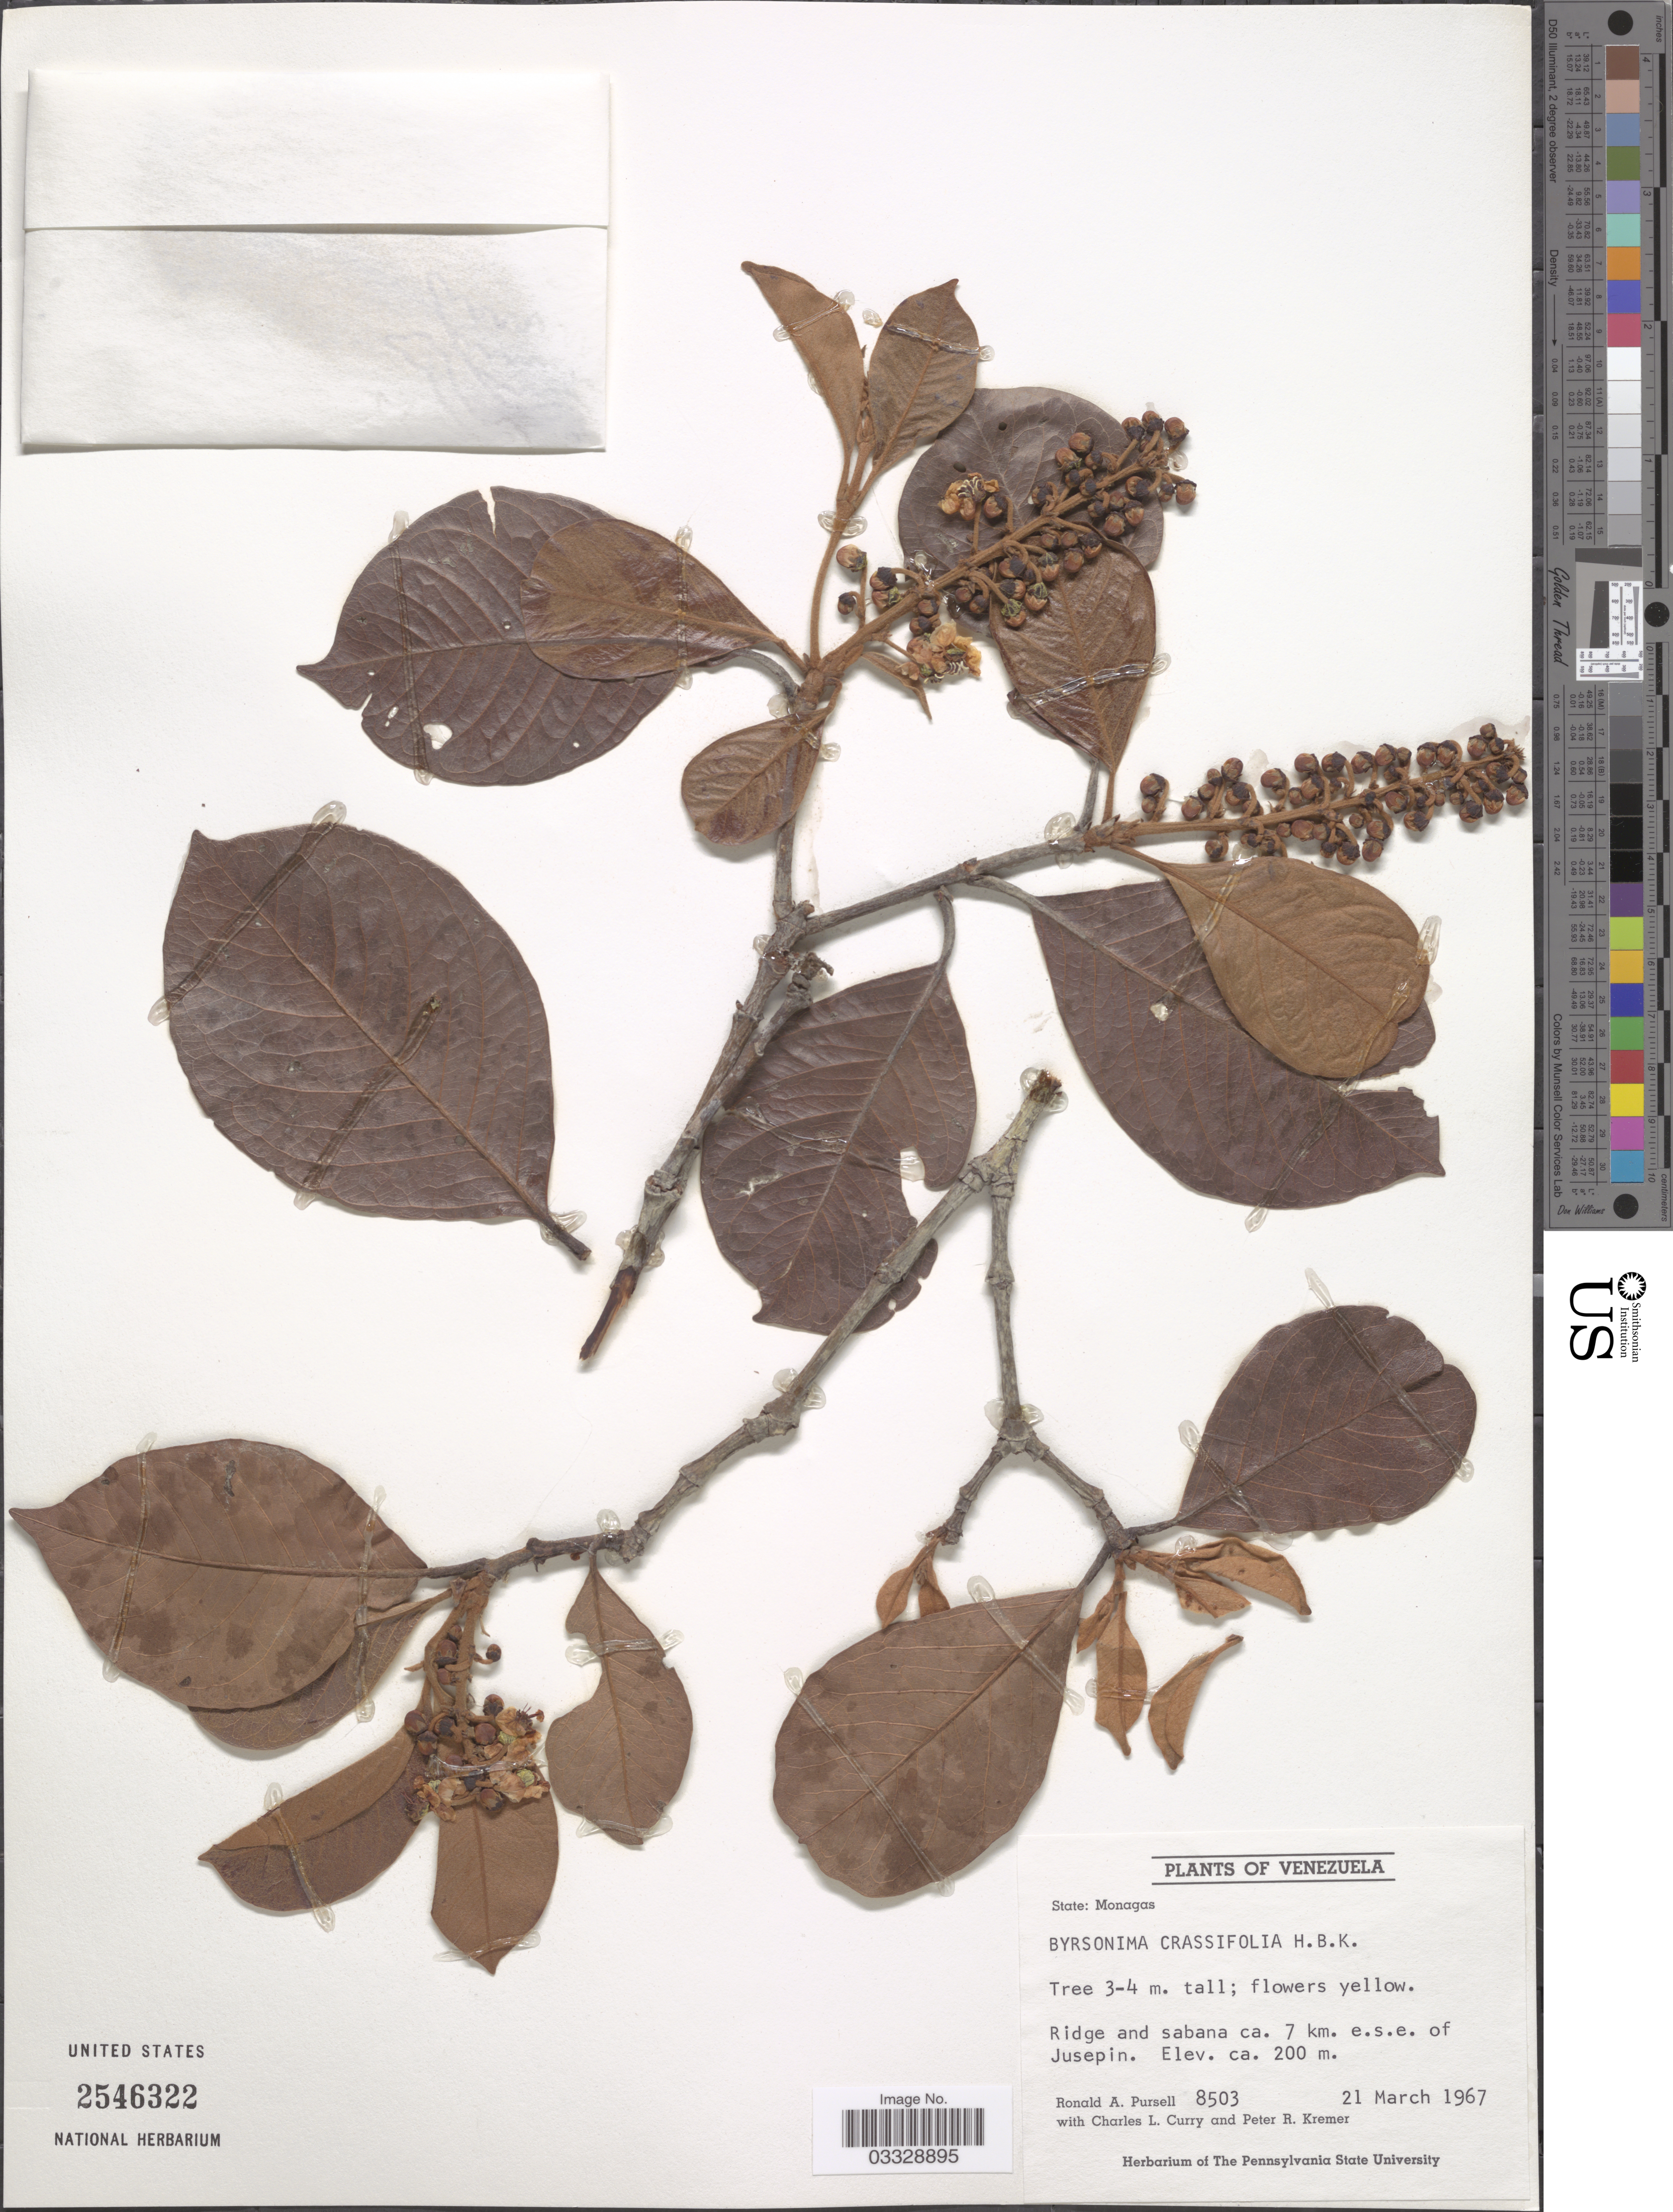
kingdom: Plantae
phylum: Tracheophyta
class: Magnoliopsida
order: Malpighiales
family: Malpighiaceae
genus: Byrsonima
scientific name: Byrsonima crassifolia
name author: (L.) Kunth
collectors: R. A. Pursell, C. L. Curry & P. Kremer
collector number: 8503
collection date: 1967-03-21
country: Venezuela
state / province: Monagas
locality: Ridge and sabana ca. 7 km. e.s.e. of Jusepin.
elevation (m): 200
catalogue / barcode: US 2546322